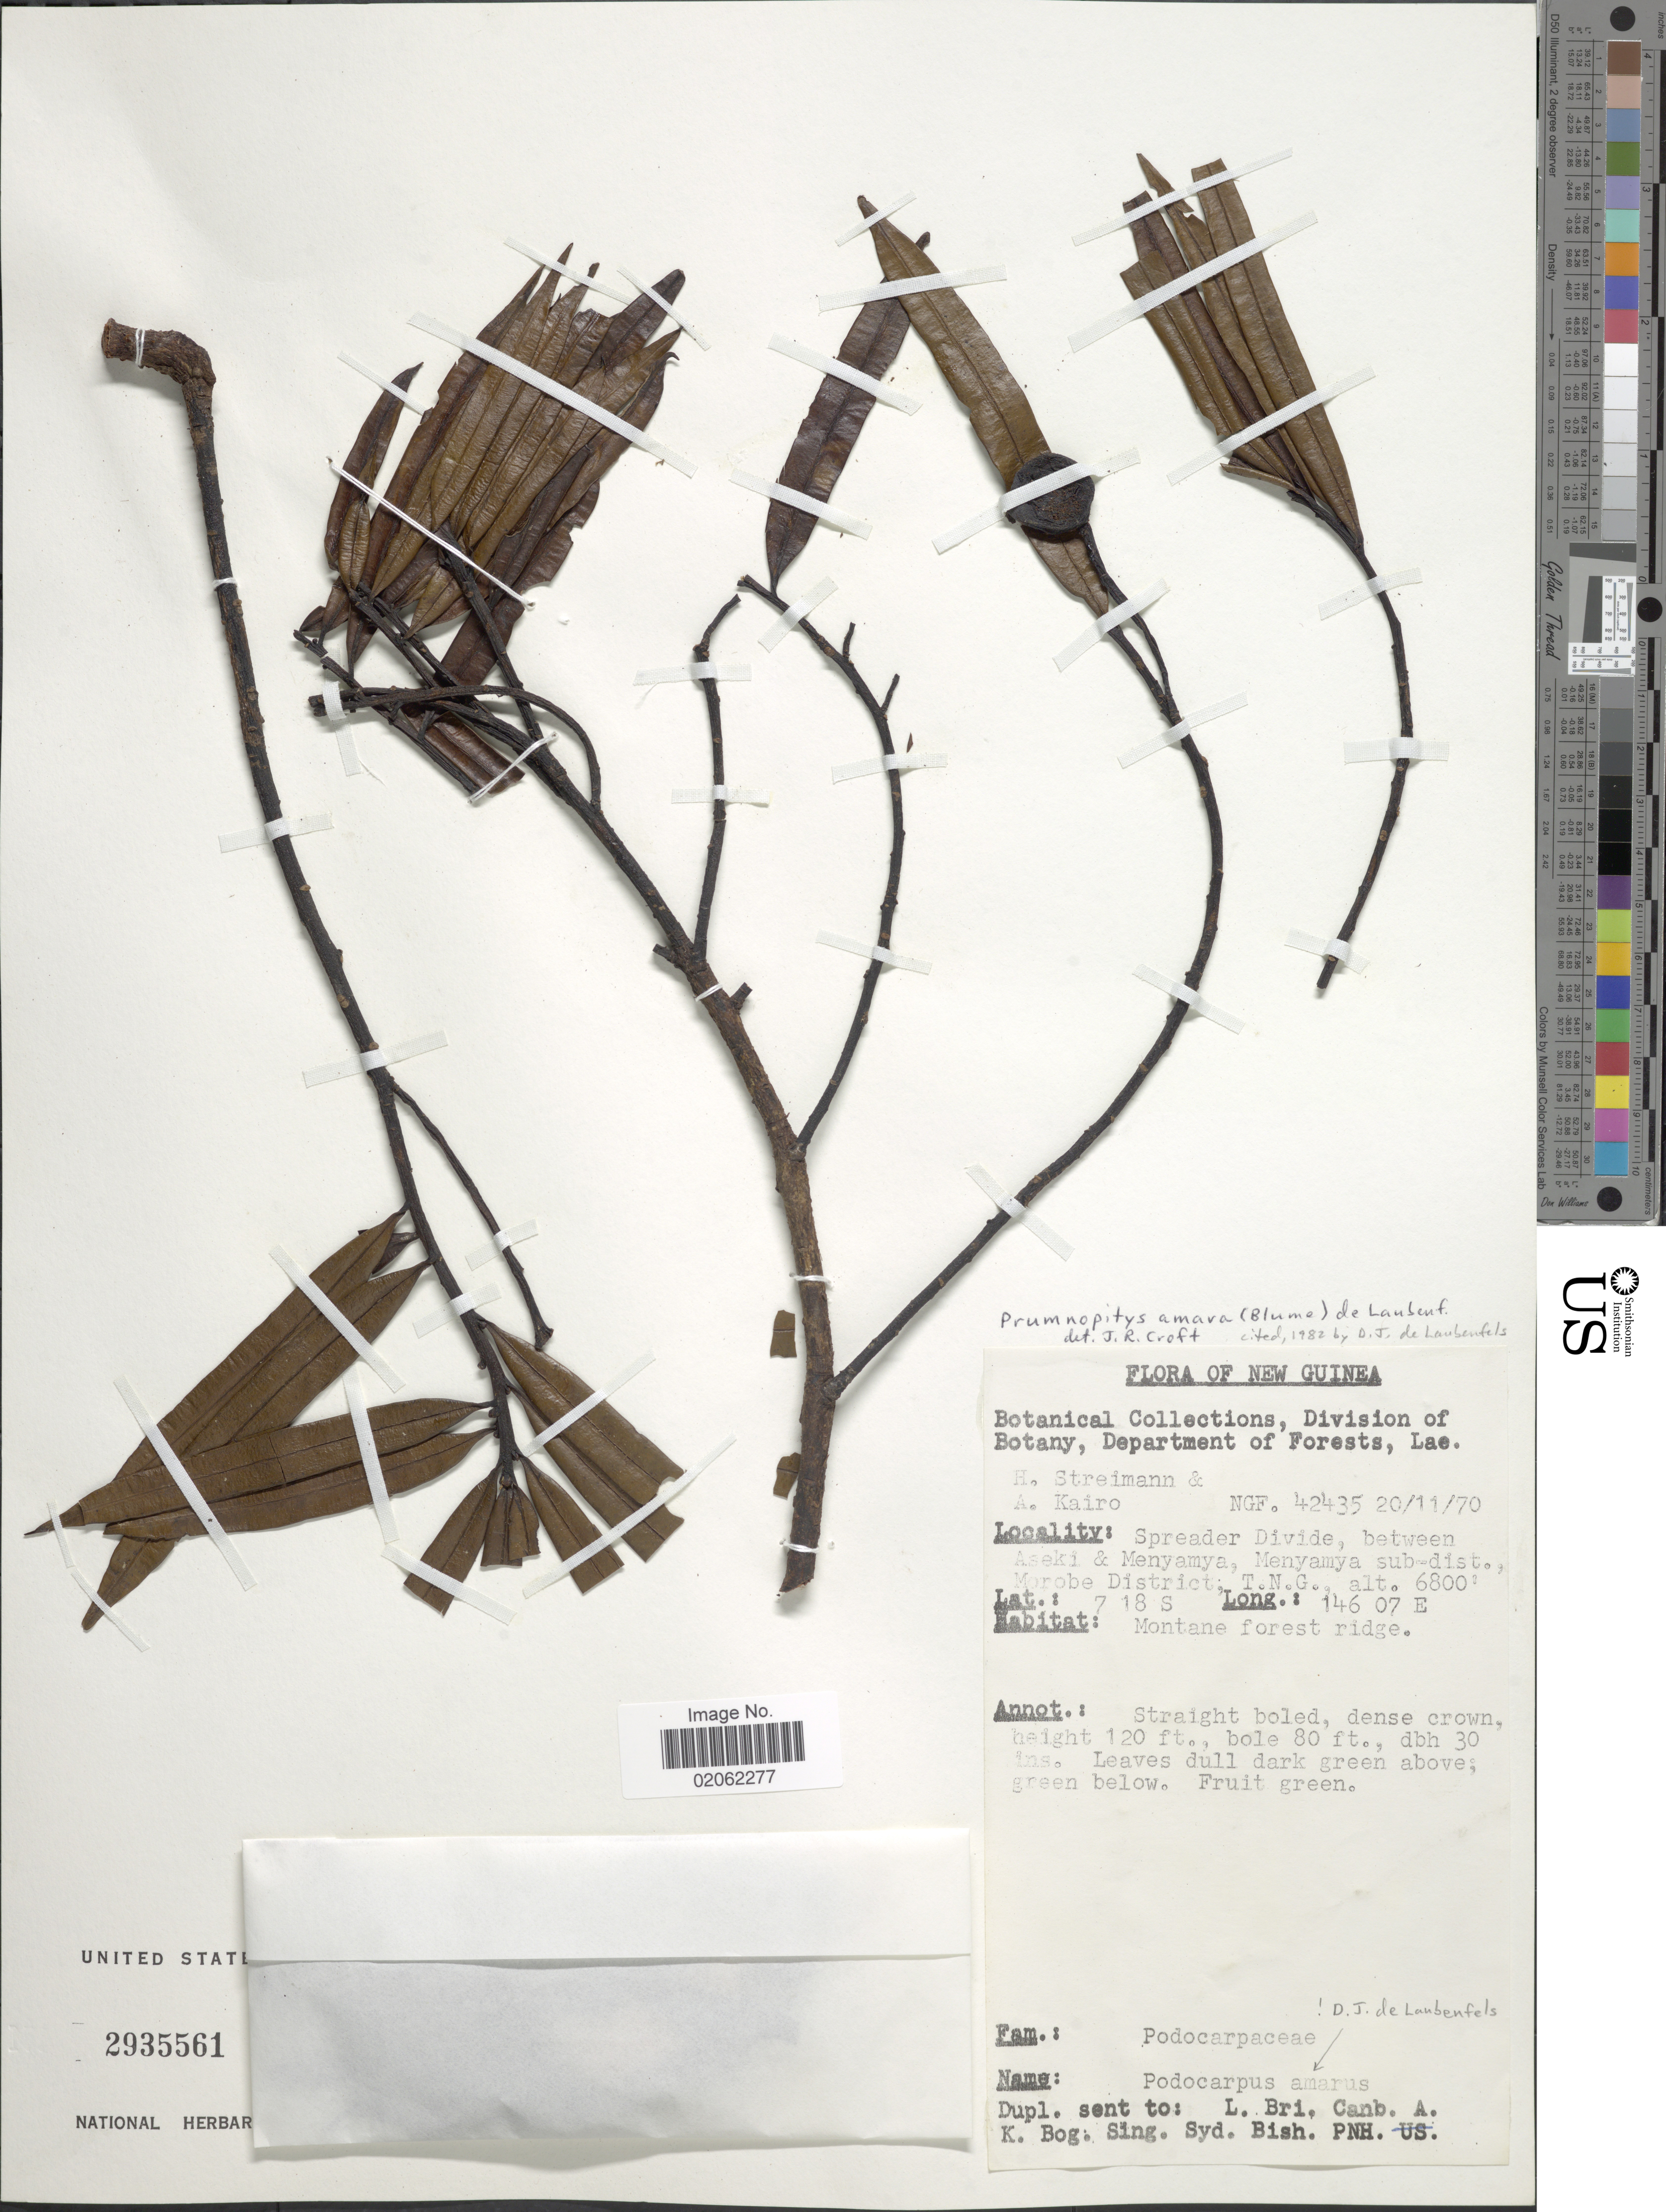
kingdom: Plantae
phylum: Tracheophyta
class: Pinopsida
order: Pinales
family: Podocarpaceae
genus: Prumnopitys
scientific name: Prumnopitys amara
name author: (Blume) de Laub.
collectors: H. Streimann & A. Kairo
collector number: NGF 42435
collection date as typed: Transcribed d/m/y: 20/11/70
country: Papua New Guinea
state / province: Morobe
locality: New Guinea, Spreader Divide, between Aseki & Menyamya, Menyamya sub-dist., Morobe District, T.N.G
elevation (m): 2073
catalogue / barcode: US 2935561